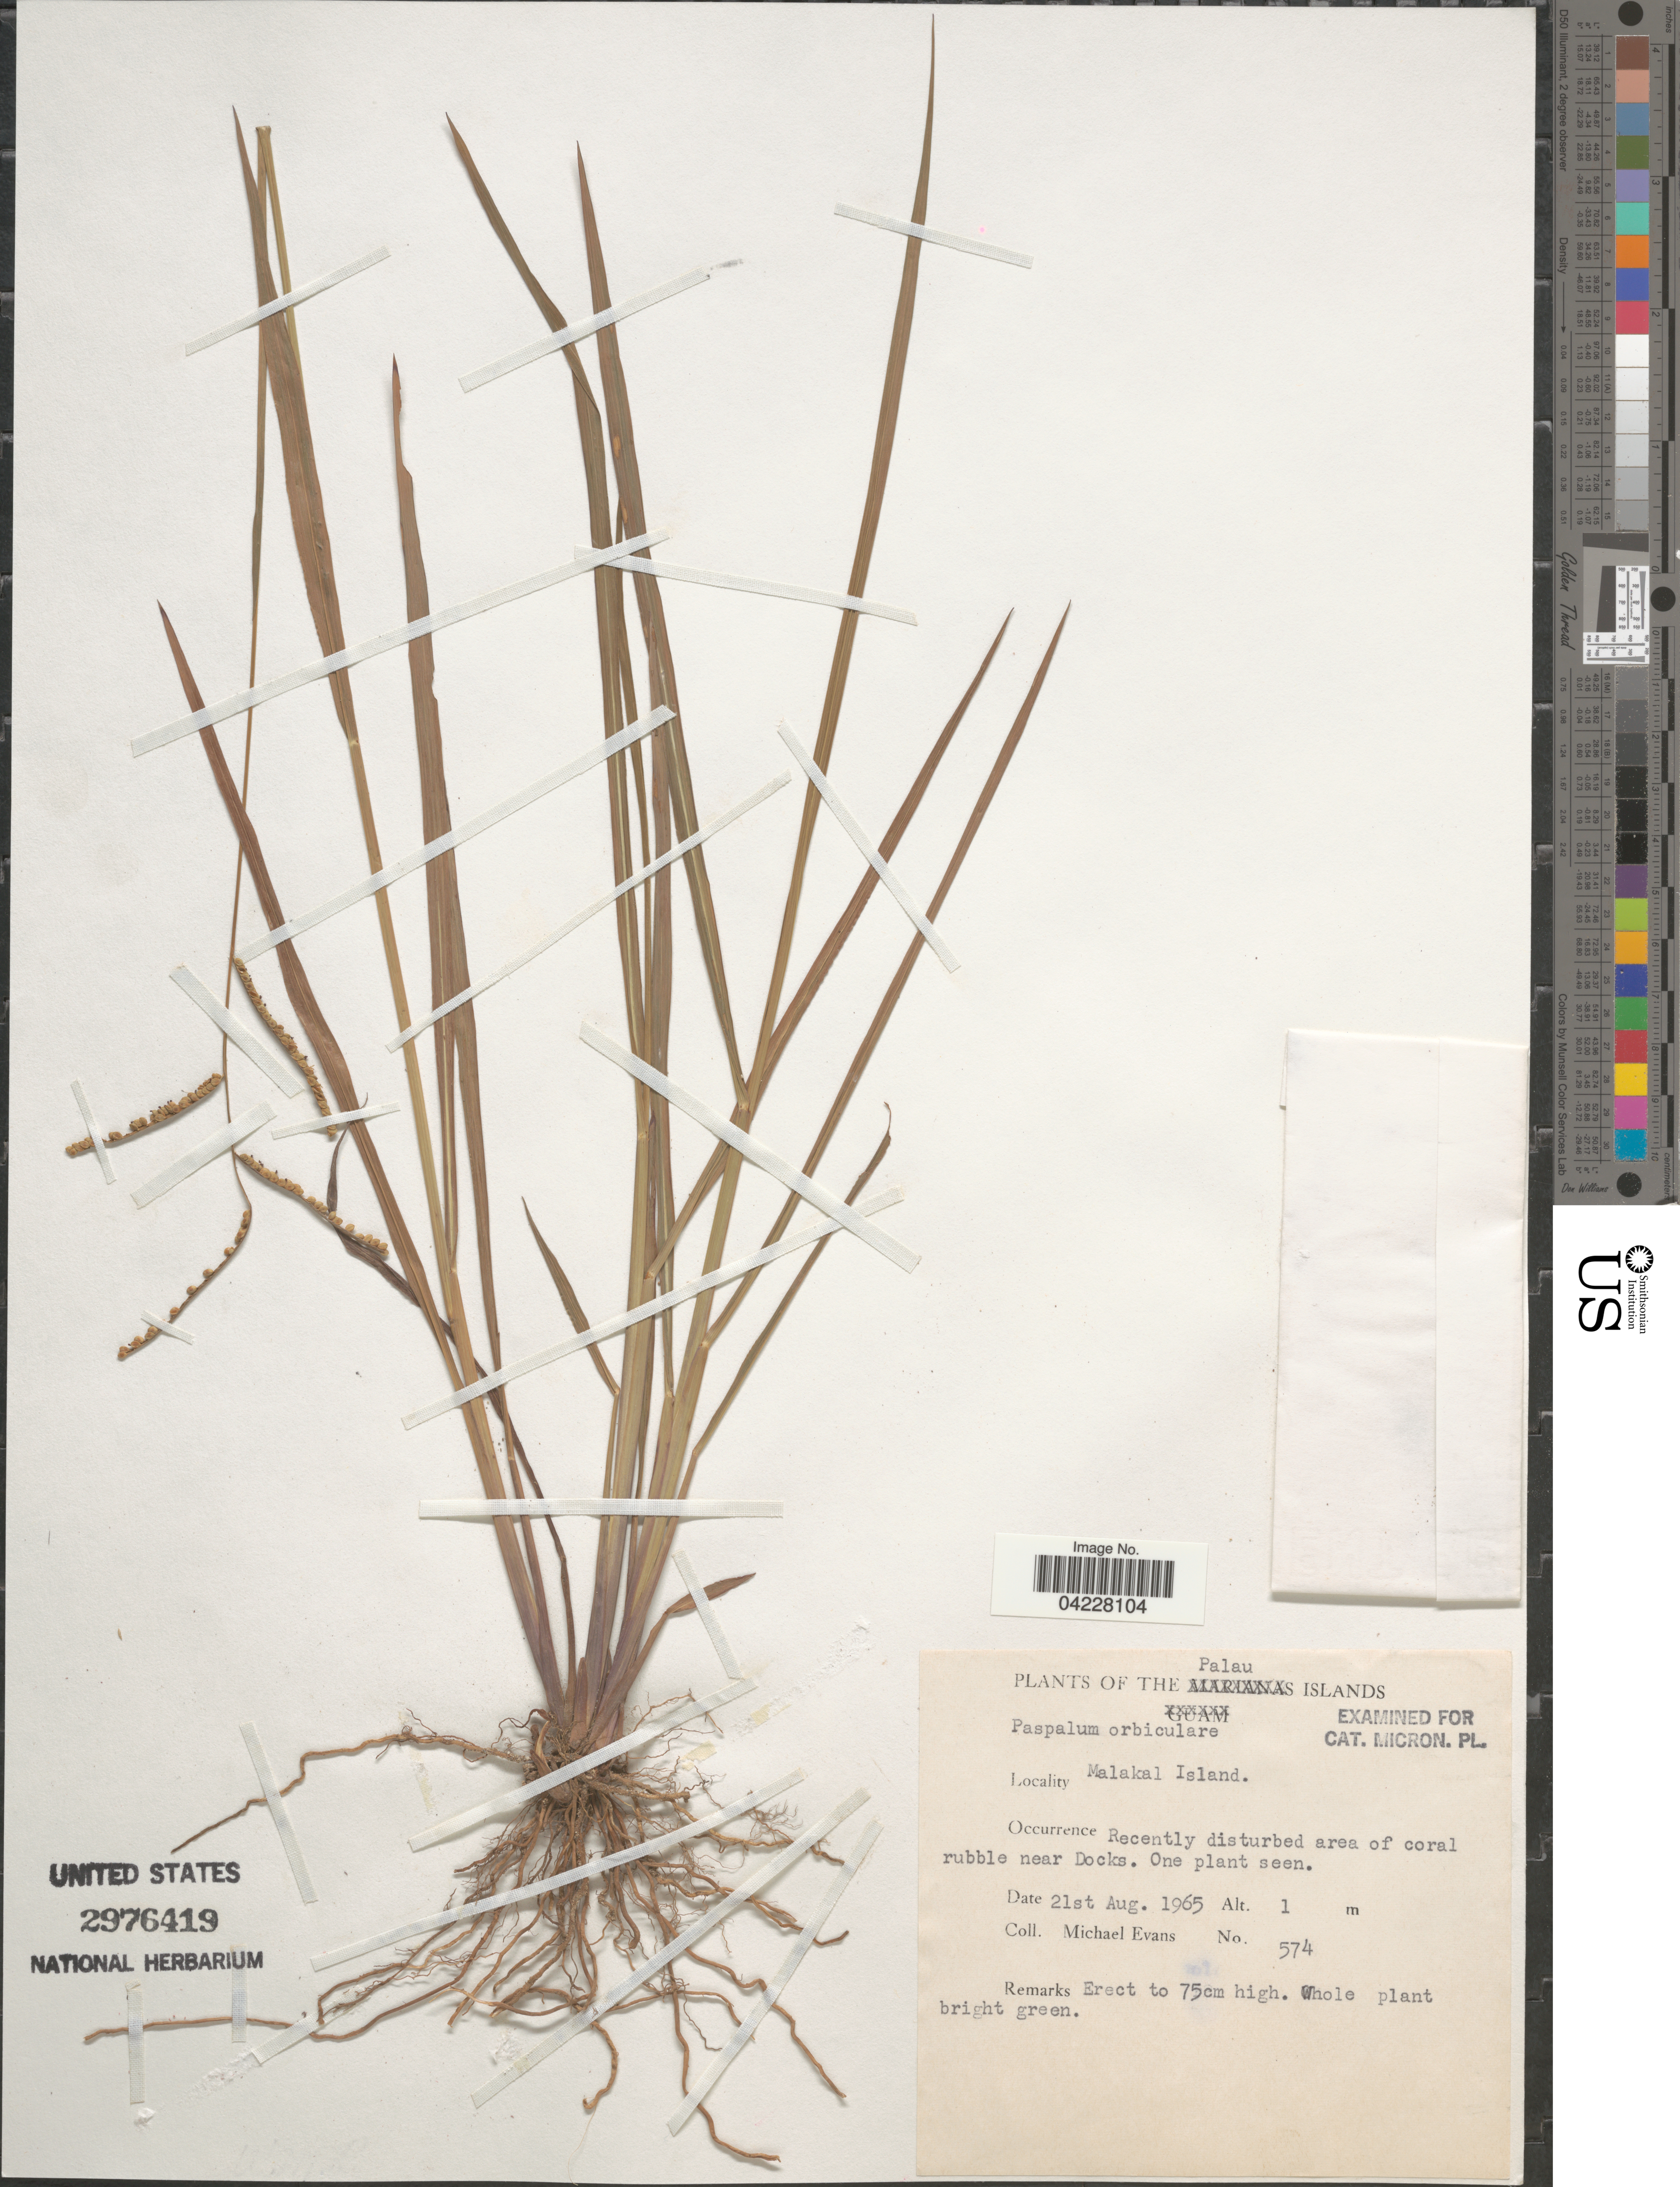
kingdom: Plantae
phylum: Tracheophyta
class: Liliopsida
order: Poales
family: Poaceae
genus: Paspalum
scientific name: Paspalum orbiculare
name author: G. Forst.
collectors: M. Evans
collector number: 574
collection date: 1965-08-21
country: Palau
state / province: Koror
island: Ngemelachel [Malakal]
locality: The Palau Islands. Malakal Island. Recently disturbed area of coral rubble near Docks.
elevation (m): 1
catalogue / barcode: US 2976419